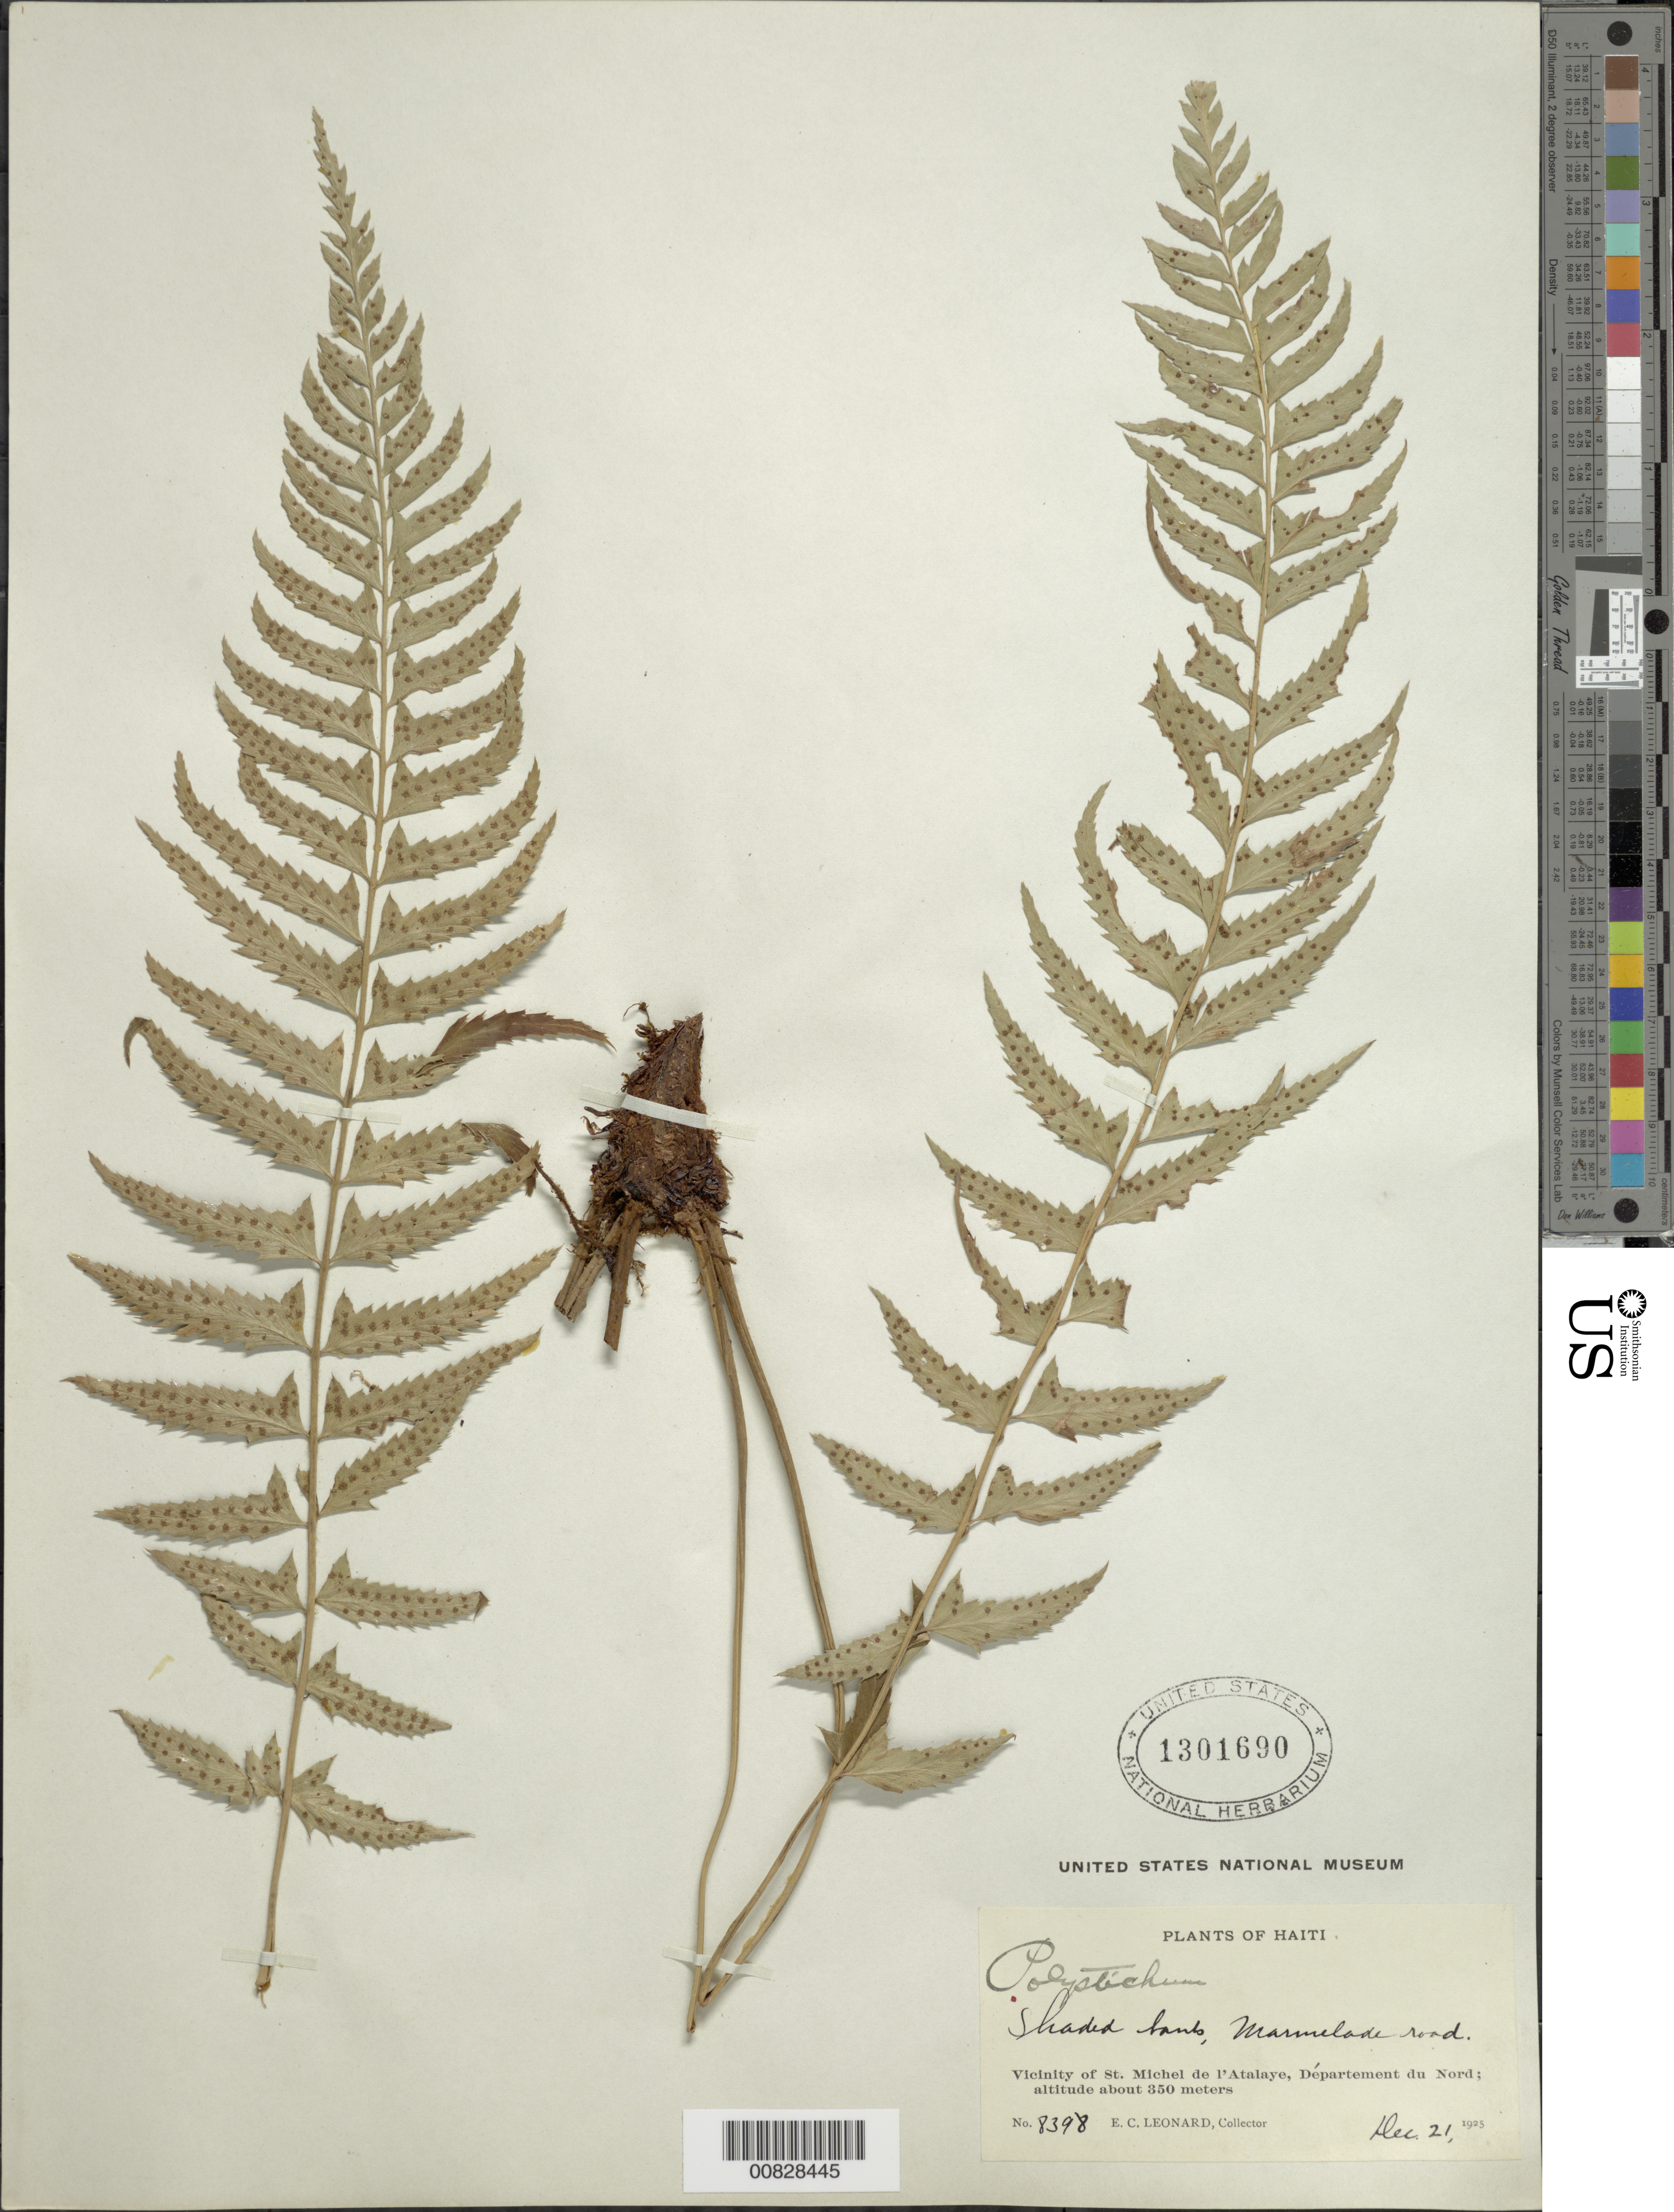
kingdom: Plantae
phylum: Tracheophyta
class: Polypodiopsida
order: Polypodiales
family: Dryopteridaceae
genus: Polystichum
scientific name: Polystichum echinatum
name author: (J.F. Gmel.) C. Chr.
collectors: E. C. Leonard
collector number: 8398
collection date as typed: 21 Dec 1925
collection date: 1925-12-21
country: Haiti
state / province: Nord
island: Hispaniola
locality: St. Michel de l'Atalaye, Marmelade Road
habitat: Shaded bank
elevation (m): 350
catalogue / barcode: US 1301690